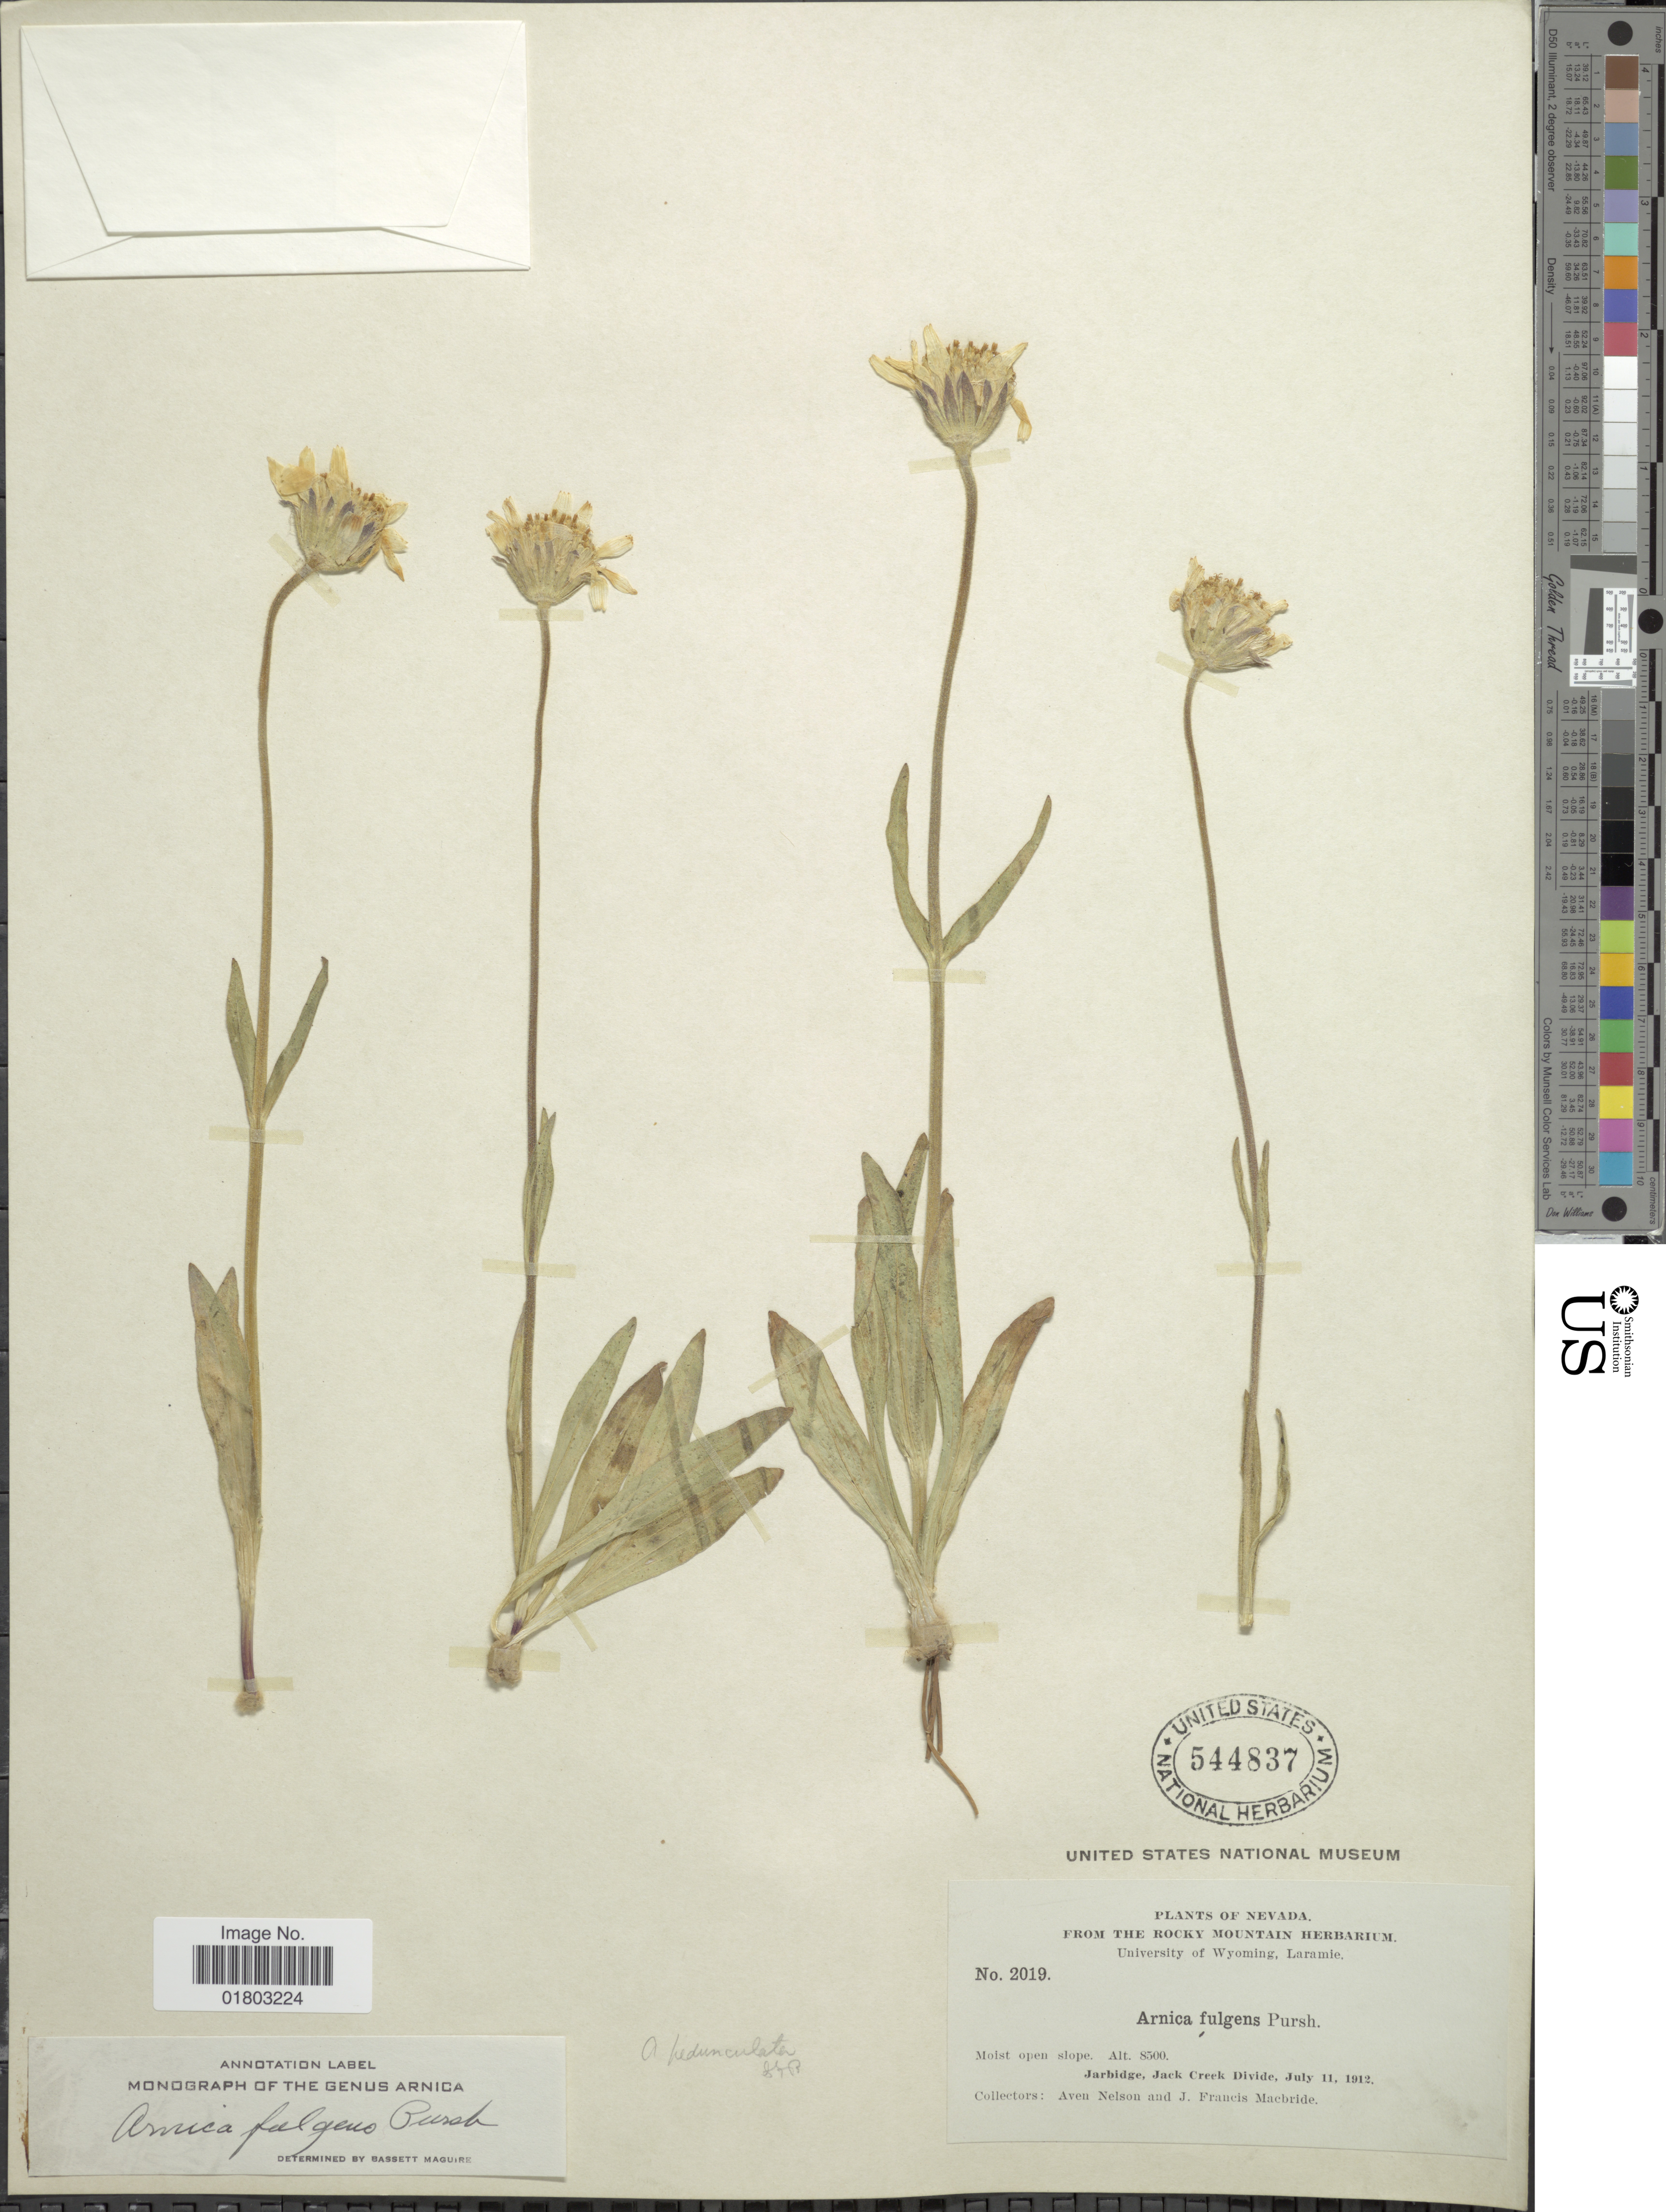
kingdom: Plantae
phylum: Tracheophyta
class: Magnoliopsida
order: Asterales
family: Asteraceae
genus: Arnica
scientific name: Arnica fulgens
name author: Pursh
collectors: A. Nelson & J. F. Macbride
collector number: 2019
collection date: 1912-07-11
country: United States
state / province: Nevada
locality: Moist slope. Jarbridge, Jack Creek Divide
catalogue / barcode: US 544837